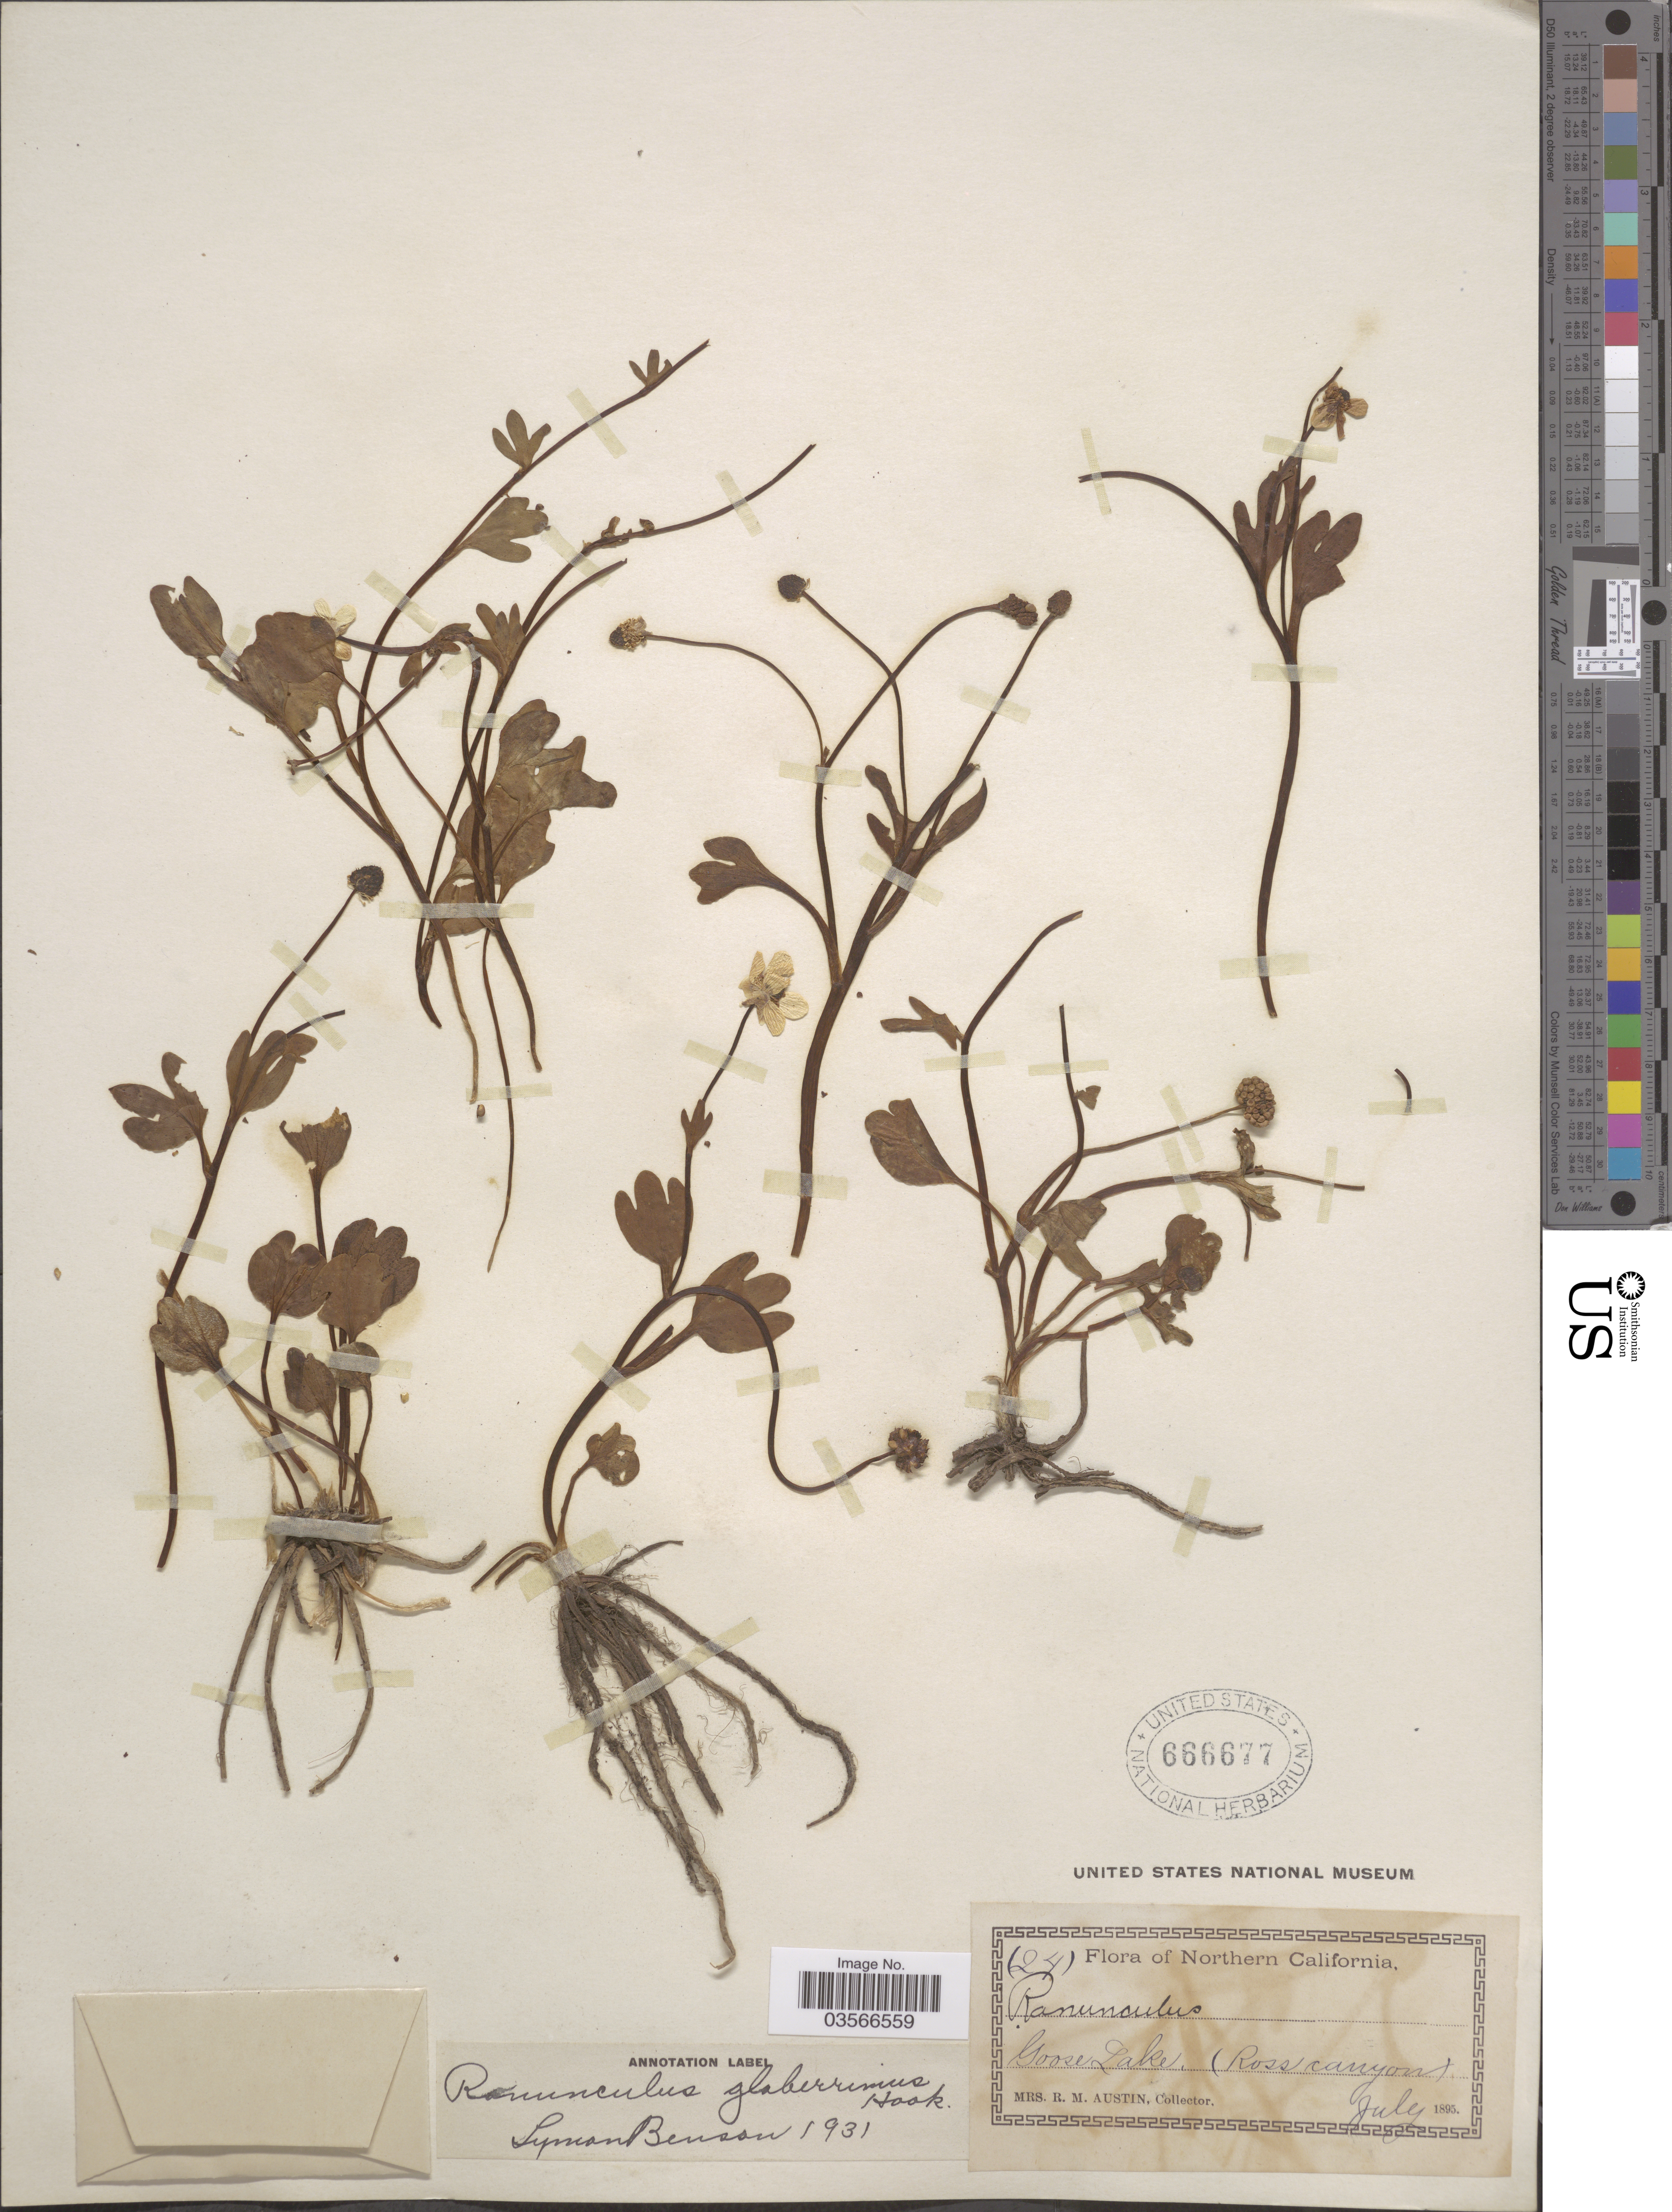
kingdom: Plantae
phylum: Tracheophyta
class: Magnoliopsida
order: Ranunculales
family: Ranunculaceae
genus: Ranunculus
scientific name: Ranunculus glaberrimus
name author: Hook.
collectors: R. Austin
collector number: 24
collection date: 1895-07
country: United States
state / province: California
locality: Northern California. Goose Lake. (Ross canyon).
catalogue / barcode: US 666677